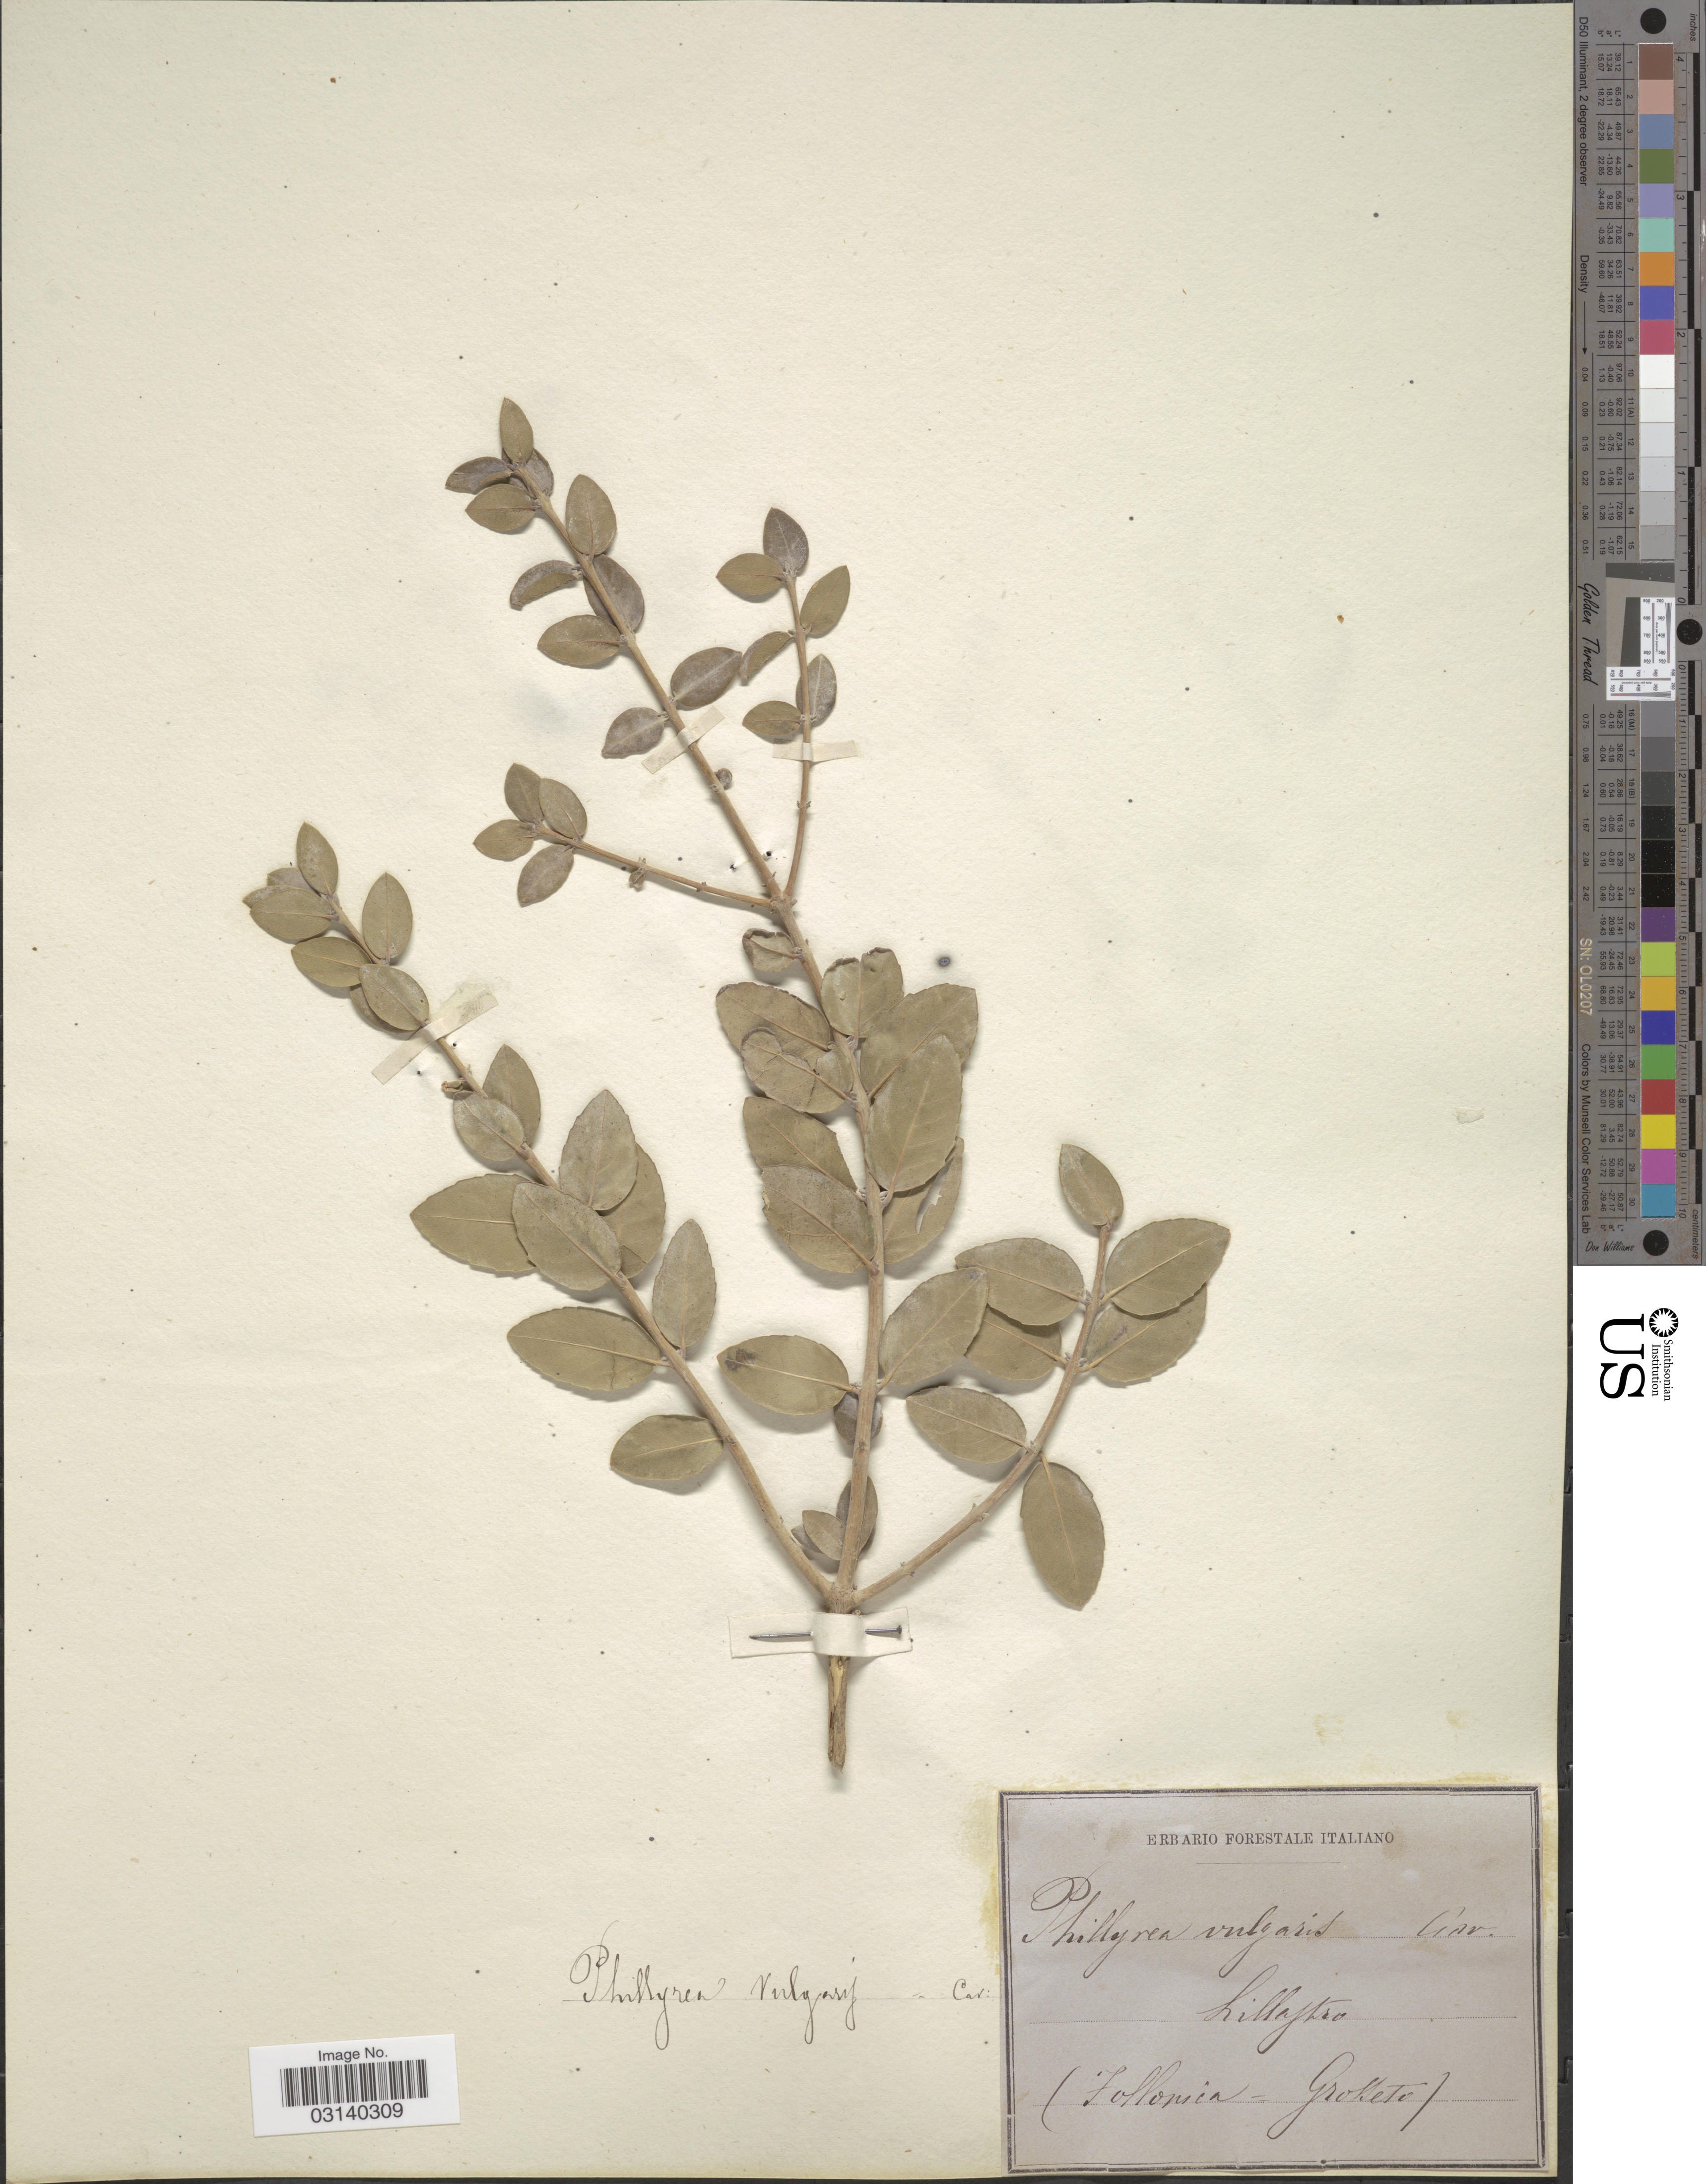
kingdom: Plantae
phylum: Tracheophyta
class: Magnoliopsida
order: Lamiales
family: Oleaceae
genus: Phillyrea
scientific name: Phillyrea vulgaris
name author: Caruel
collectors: Ex herb. Forestale Italiano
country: Italy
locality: Follonica Grosseto.